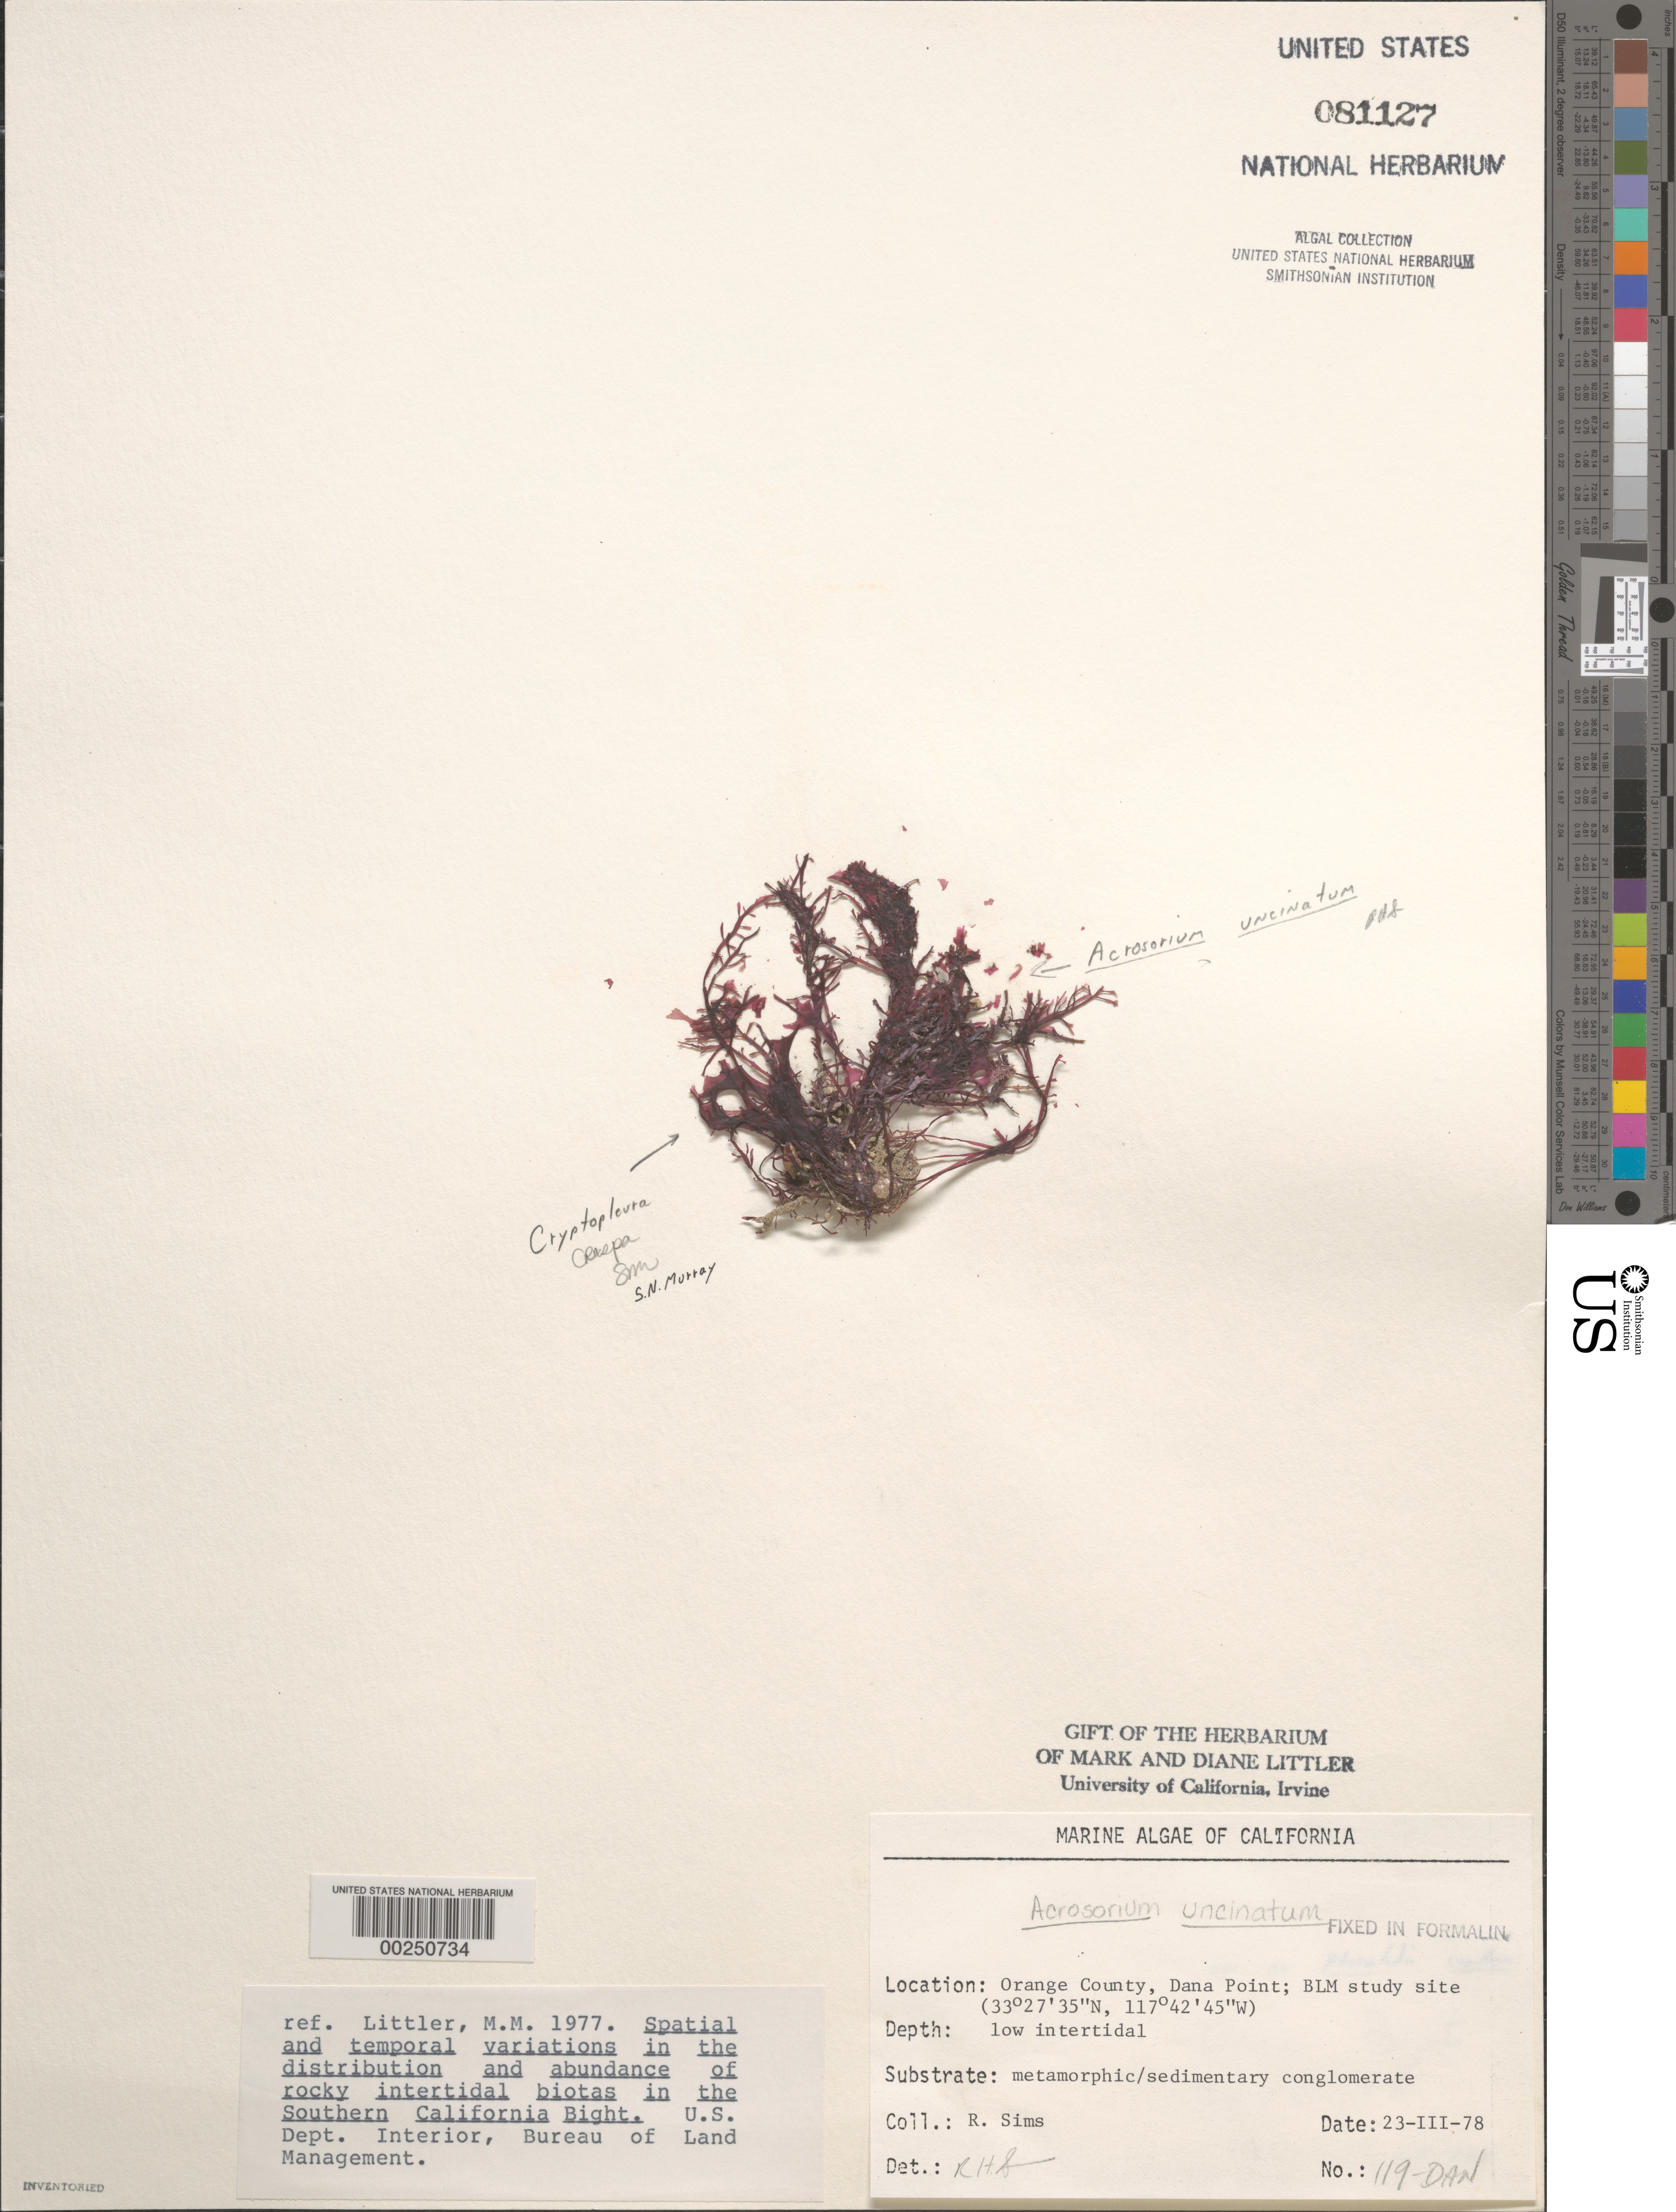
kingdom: Plantae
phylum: Rhodophyta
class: Florideophyceae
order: Ceramiales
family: Delesseriaceae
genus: Cryptopleura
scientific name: Cryptopleura ramosa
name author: (Huds.) L.M. Newton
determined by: Algae name updating Project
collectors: R. H. Sims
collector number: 119-DAN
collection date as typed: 23 Mar 1978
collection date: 1978-03-23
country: United States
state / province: California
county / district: Orange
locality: Dana Point, 1 km north of marina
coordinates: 33 27'35"N, 117 42'45"W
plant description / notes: BLM-SOCALBIGHT Rocky Intertidal Survey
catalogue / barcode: US 81127